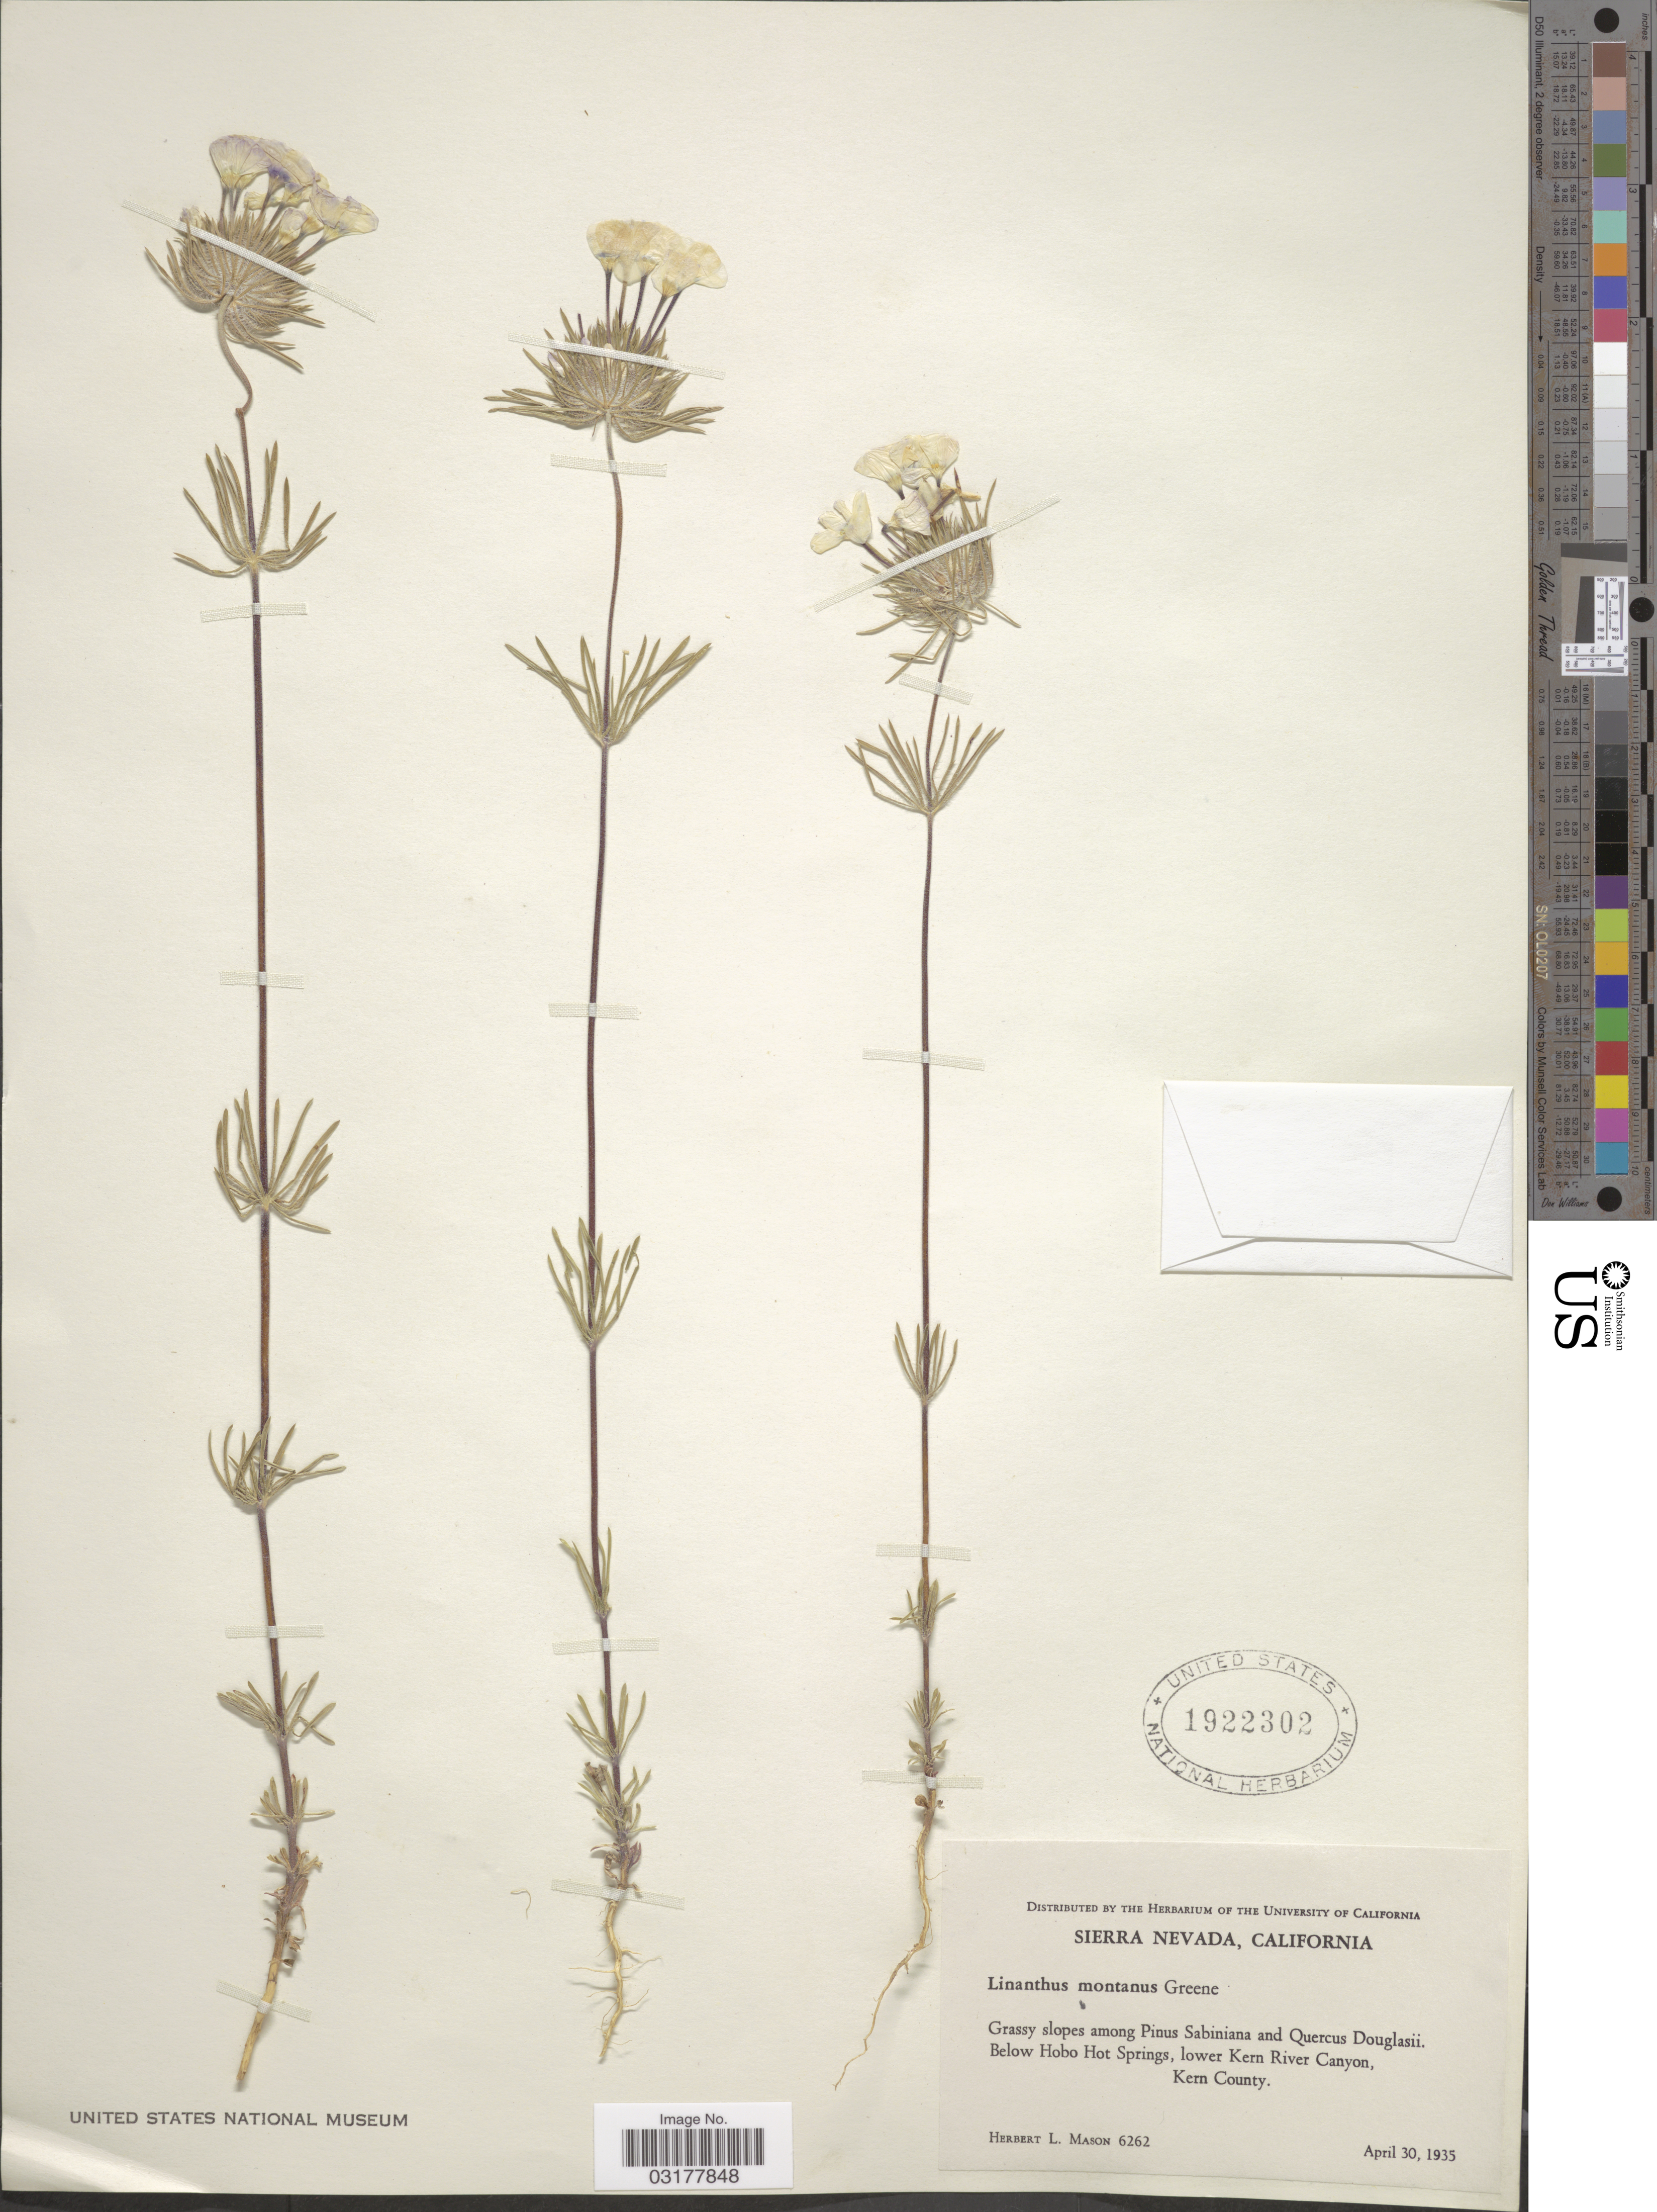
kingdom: Plantae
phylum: Tracheophyta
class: Magnoliopsida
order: Ericales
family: Polemoniaceae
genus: Leptosiphon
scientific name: Leptosiphon montanus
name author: (Greene) J.M. Porter & L.A. Johnson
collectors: H. L. Mason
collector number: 6262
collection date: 1935-04-30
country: United States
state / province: California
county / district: Kern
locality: Sierra Nevada. Below Hobo Hot Springs, lower Kern River Canyon, Kern County.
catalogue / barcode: US 1922302